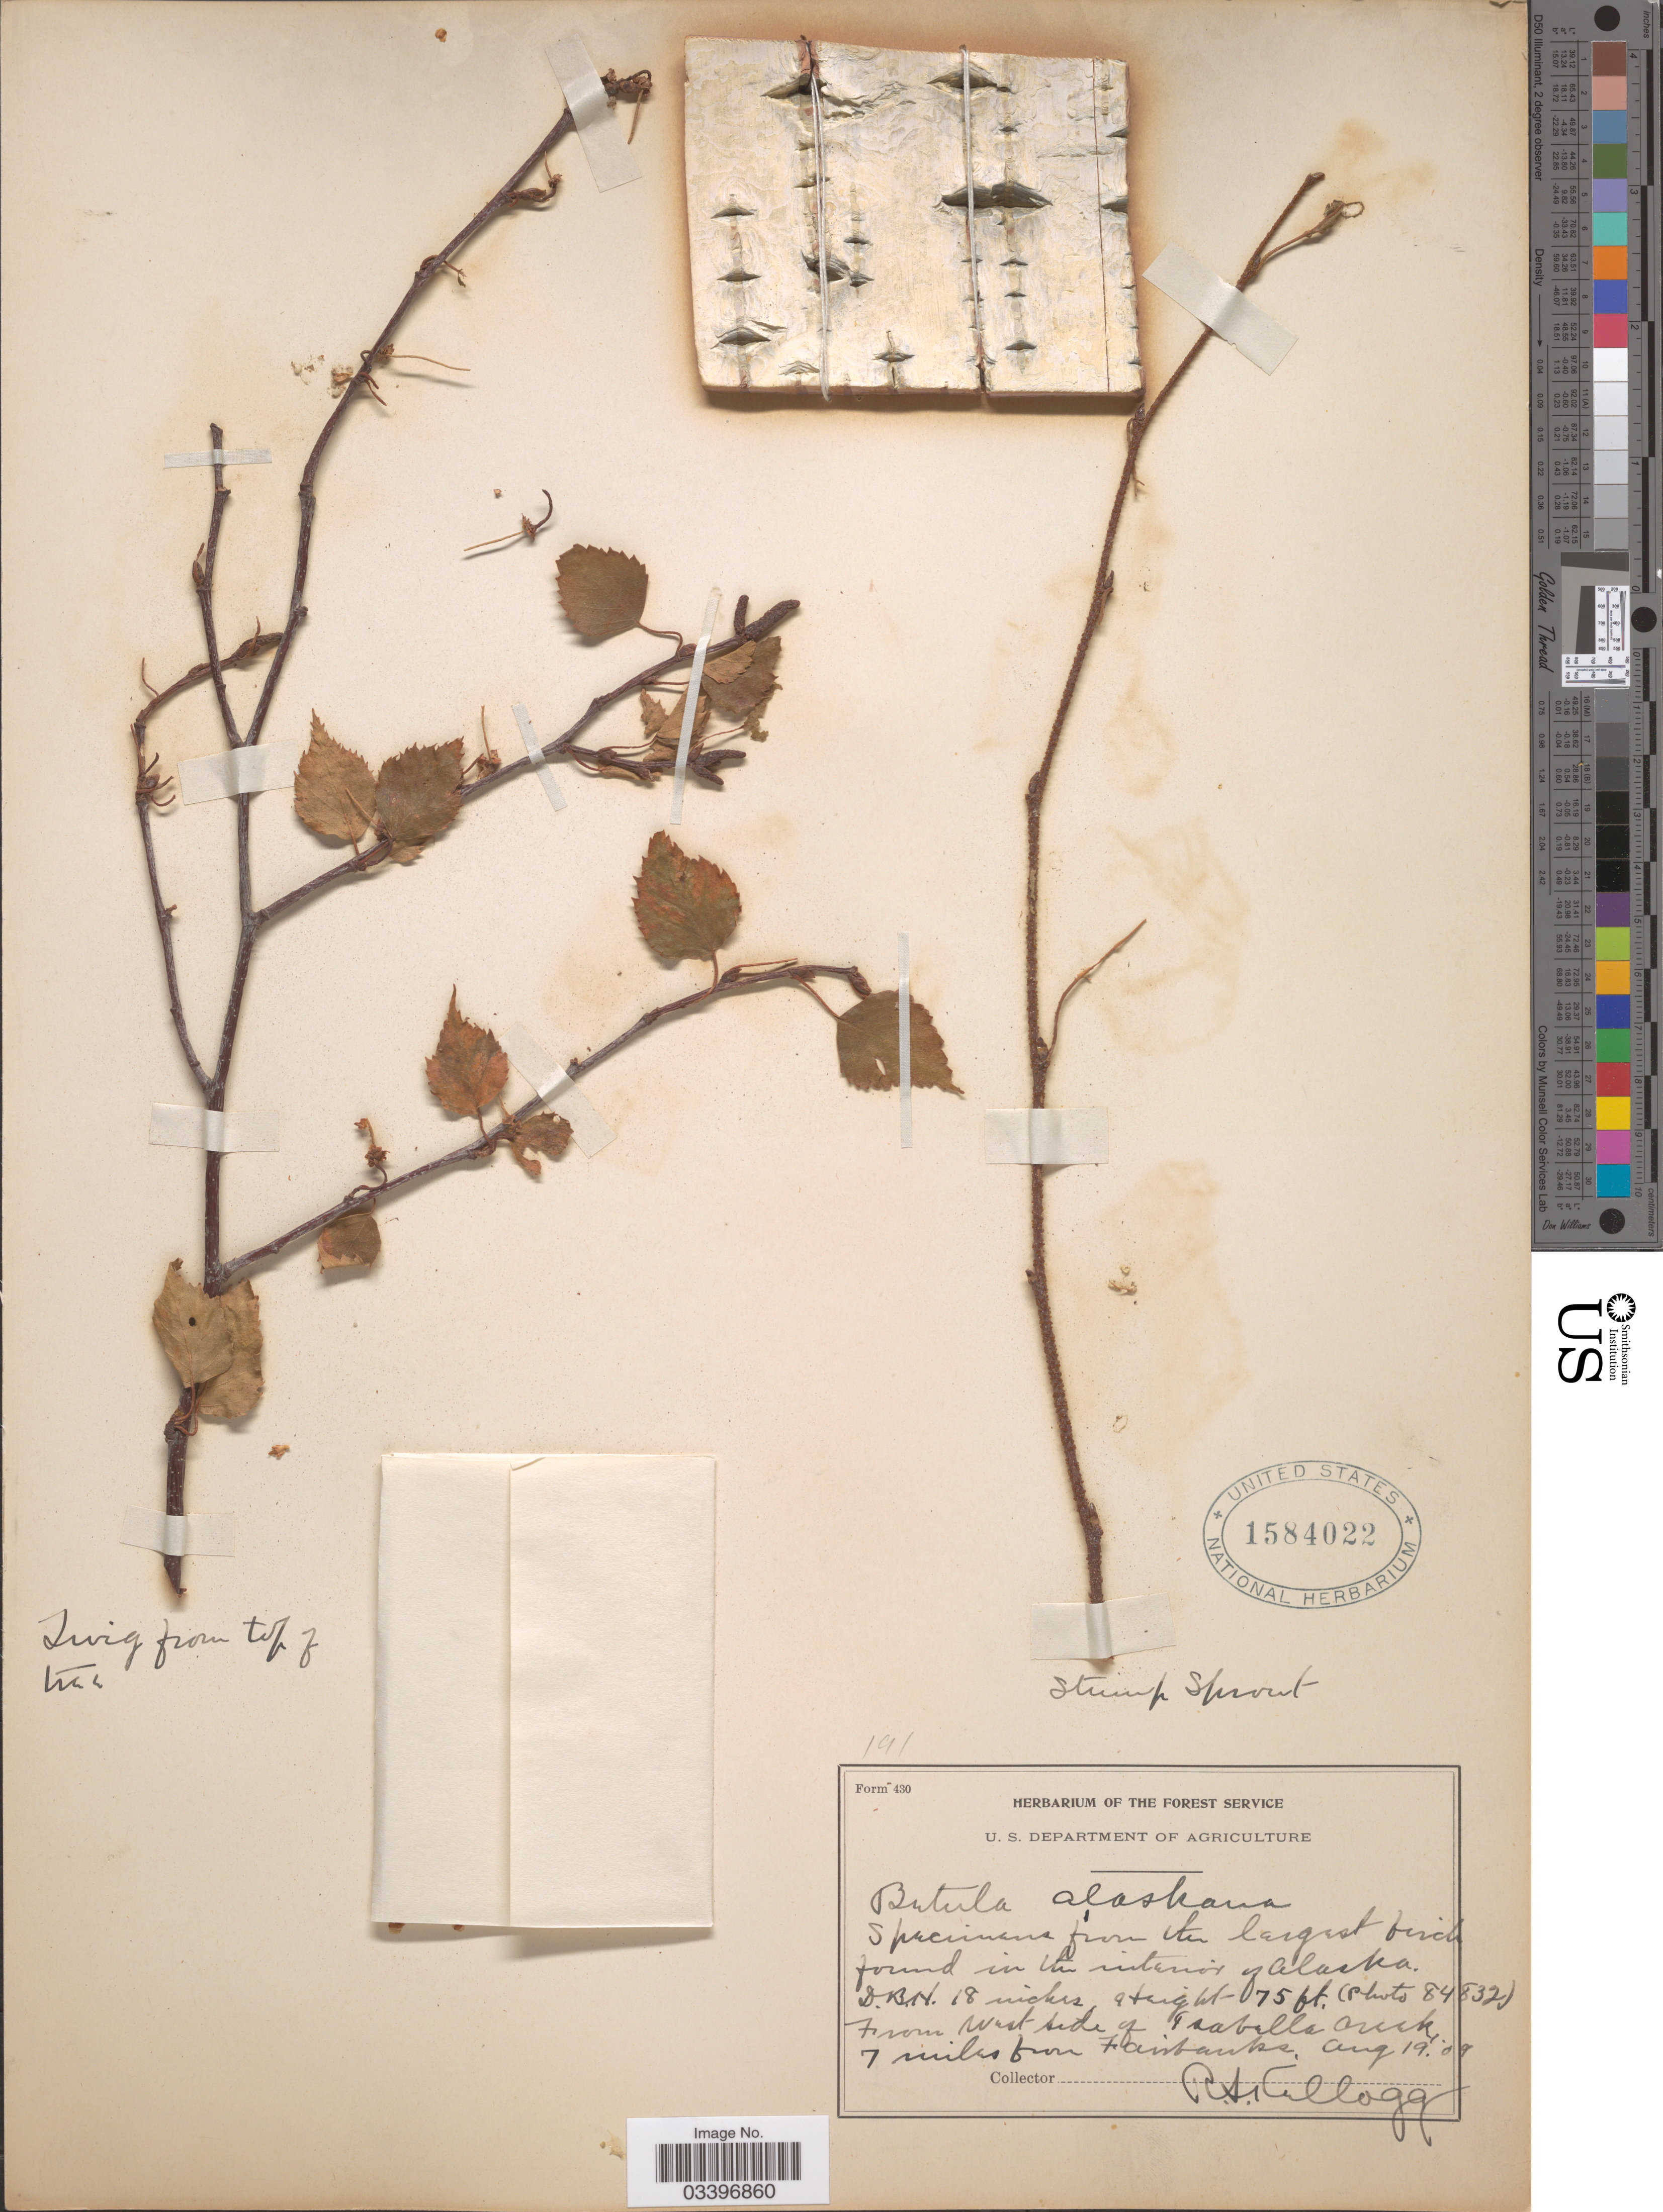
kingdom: Plantae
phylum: Tracheophyta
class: Magnoliopsida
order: Fagales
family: Betulaceae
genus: Betula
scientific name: Betula resinifera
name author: Britton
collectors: R. Kellogg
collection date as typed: Transcribed d/m/y: 9/8/9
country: United States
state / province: Alaska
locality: Interior of Alaska. From West side of Grabells creek, 7 miles from Fairbanks.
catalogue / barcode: US 1584022